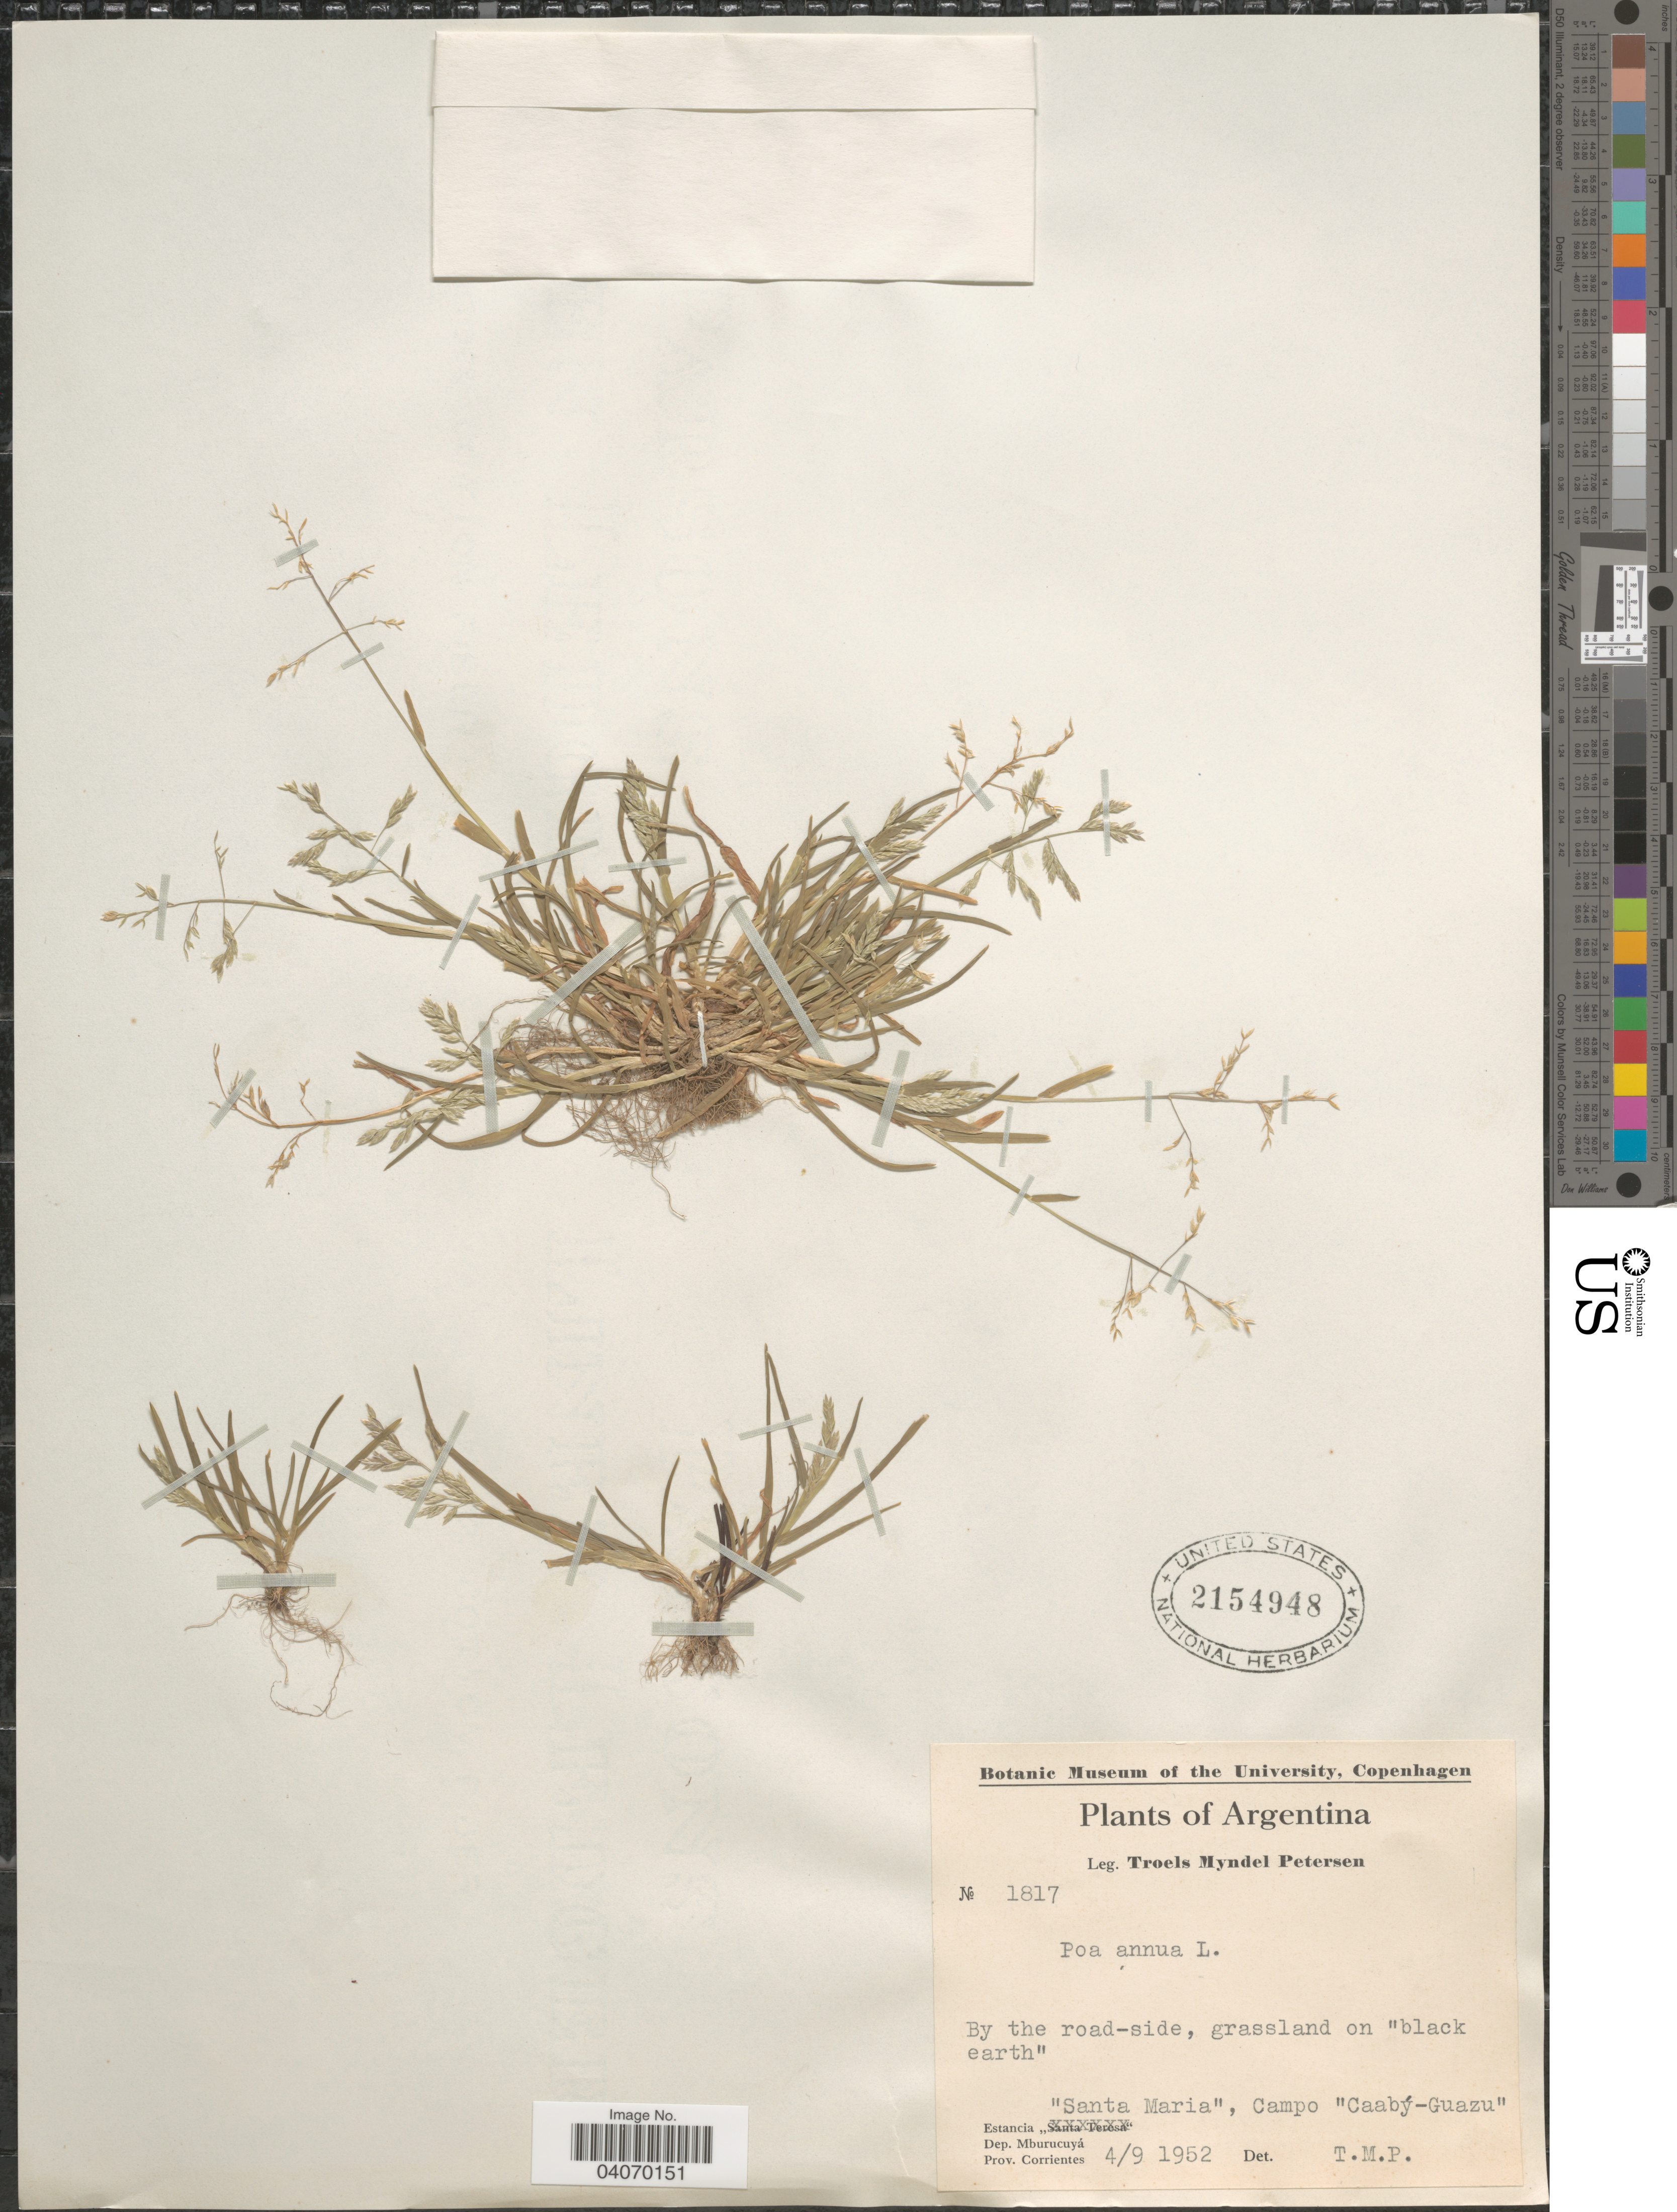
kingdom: Plantae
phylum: Tracheophyta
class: Liliopsida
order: Poales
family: Poaceae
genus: Poa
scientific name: Poa annua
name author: L.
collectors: T. M. Petersen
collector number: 1817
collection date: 1952-09-04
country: Argentina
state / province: Corrientes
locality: By the road-side, grassland on "black earth". "Santa Maria", Campo "Caabý-Guazu". Dep. Mburucuyá.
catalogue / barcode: US 2154948